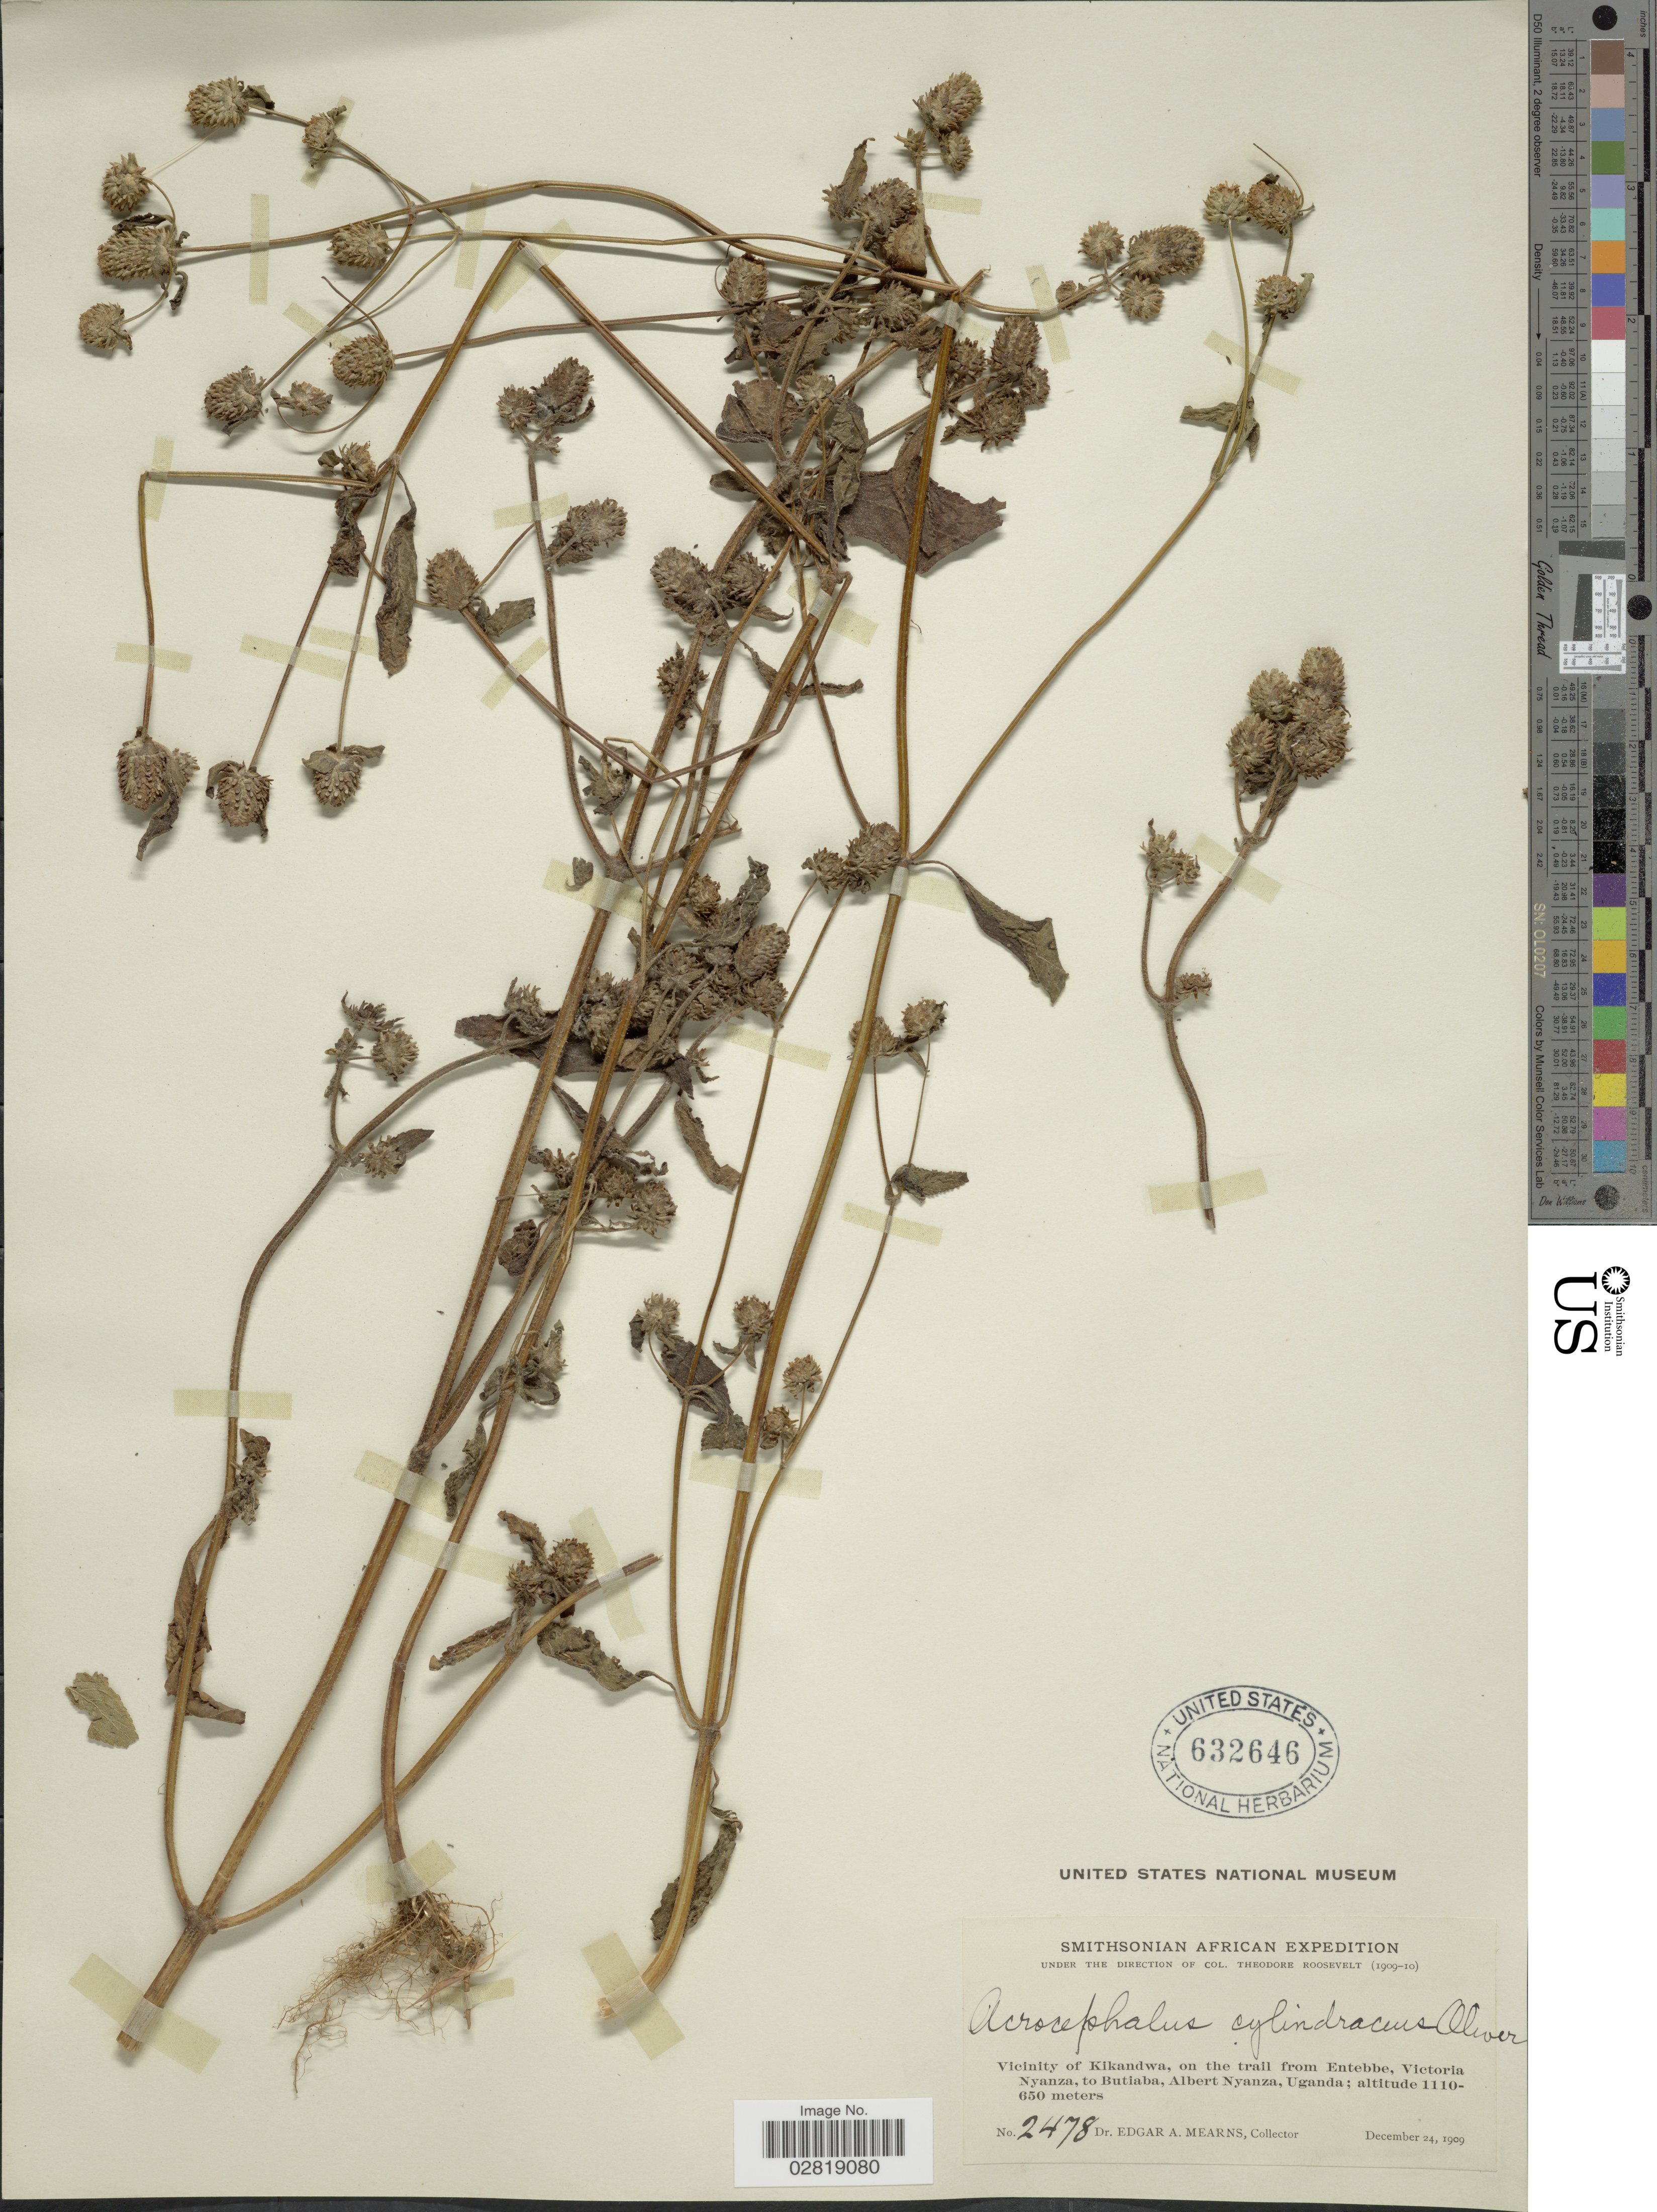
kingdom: Plantae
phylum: Tracheophyta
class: Magnoliopsida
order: Lamiales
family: Lamiaceae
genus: Haumaniastrum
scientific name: Haumaniastrum villosum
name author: (Benth.) Paton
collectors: E. A. Mearns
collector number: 2478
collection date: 1909-12-24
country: Uganda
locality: Vicinity of Kikandwa, on the trail from Entebbe, Victoria Nyanza, to Butiaba, Albert Nyanza.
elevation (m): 650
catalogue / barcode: US 632646